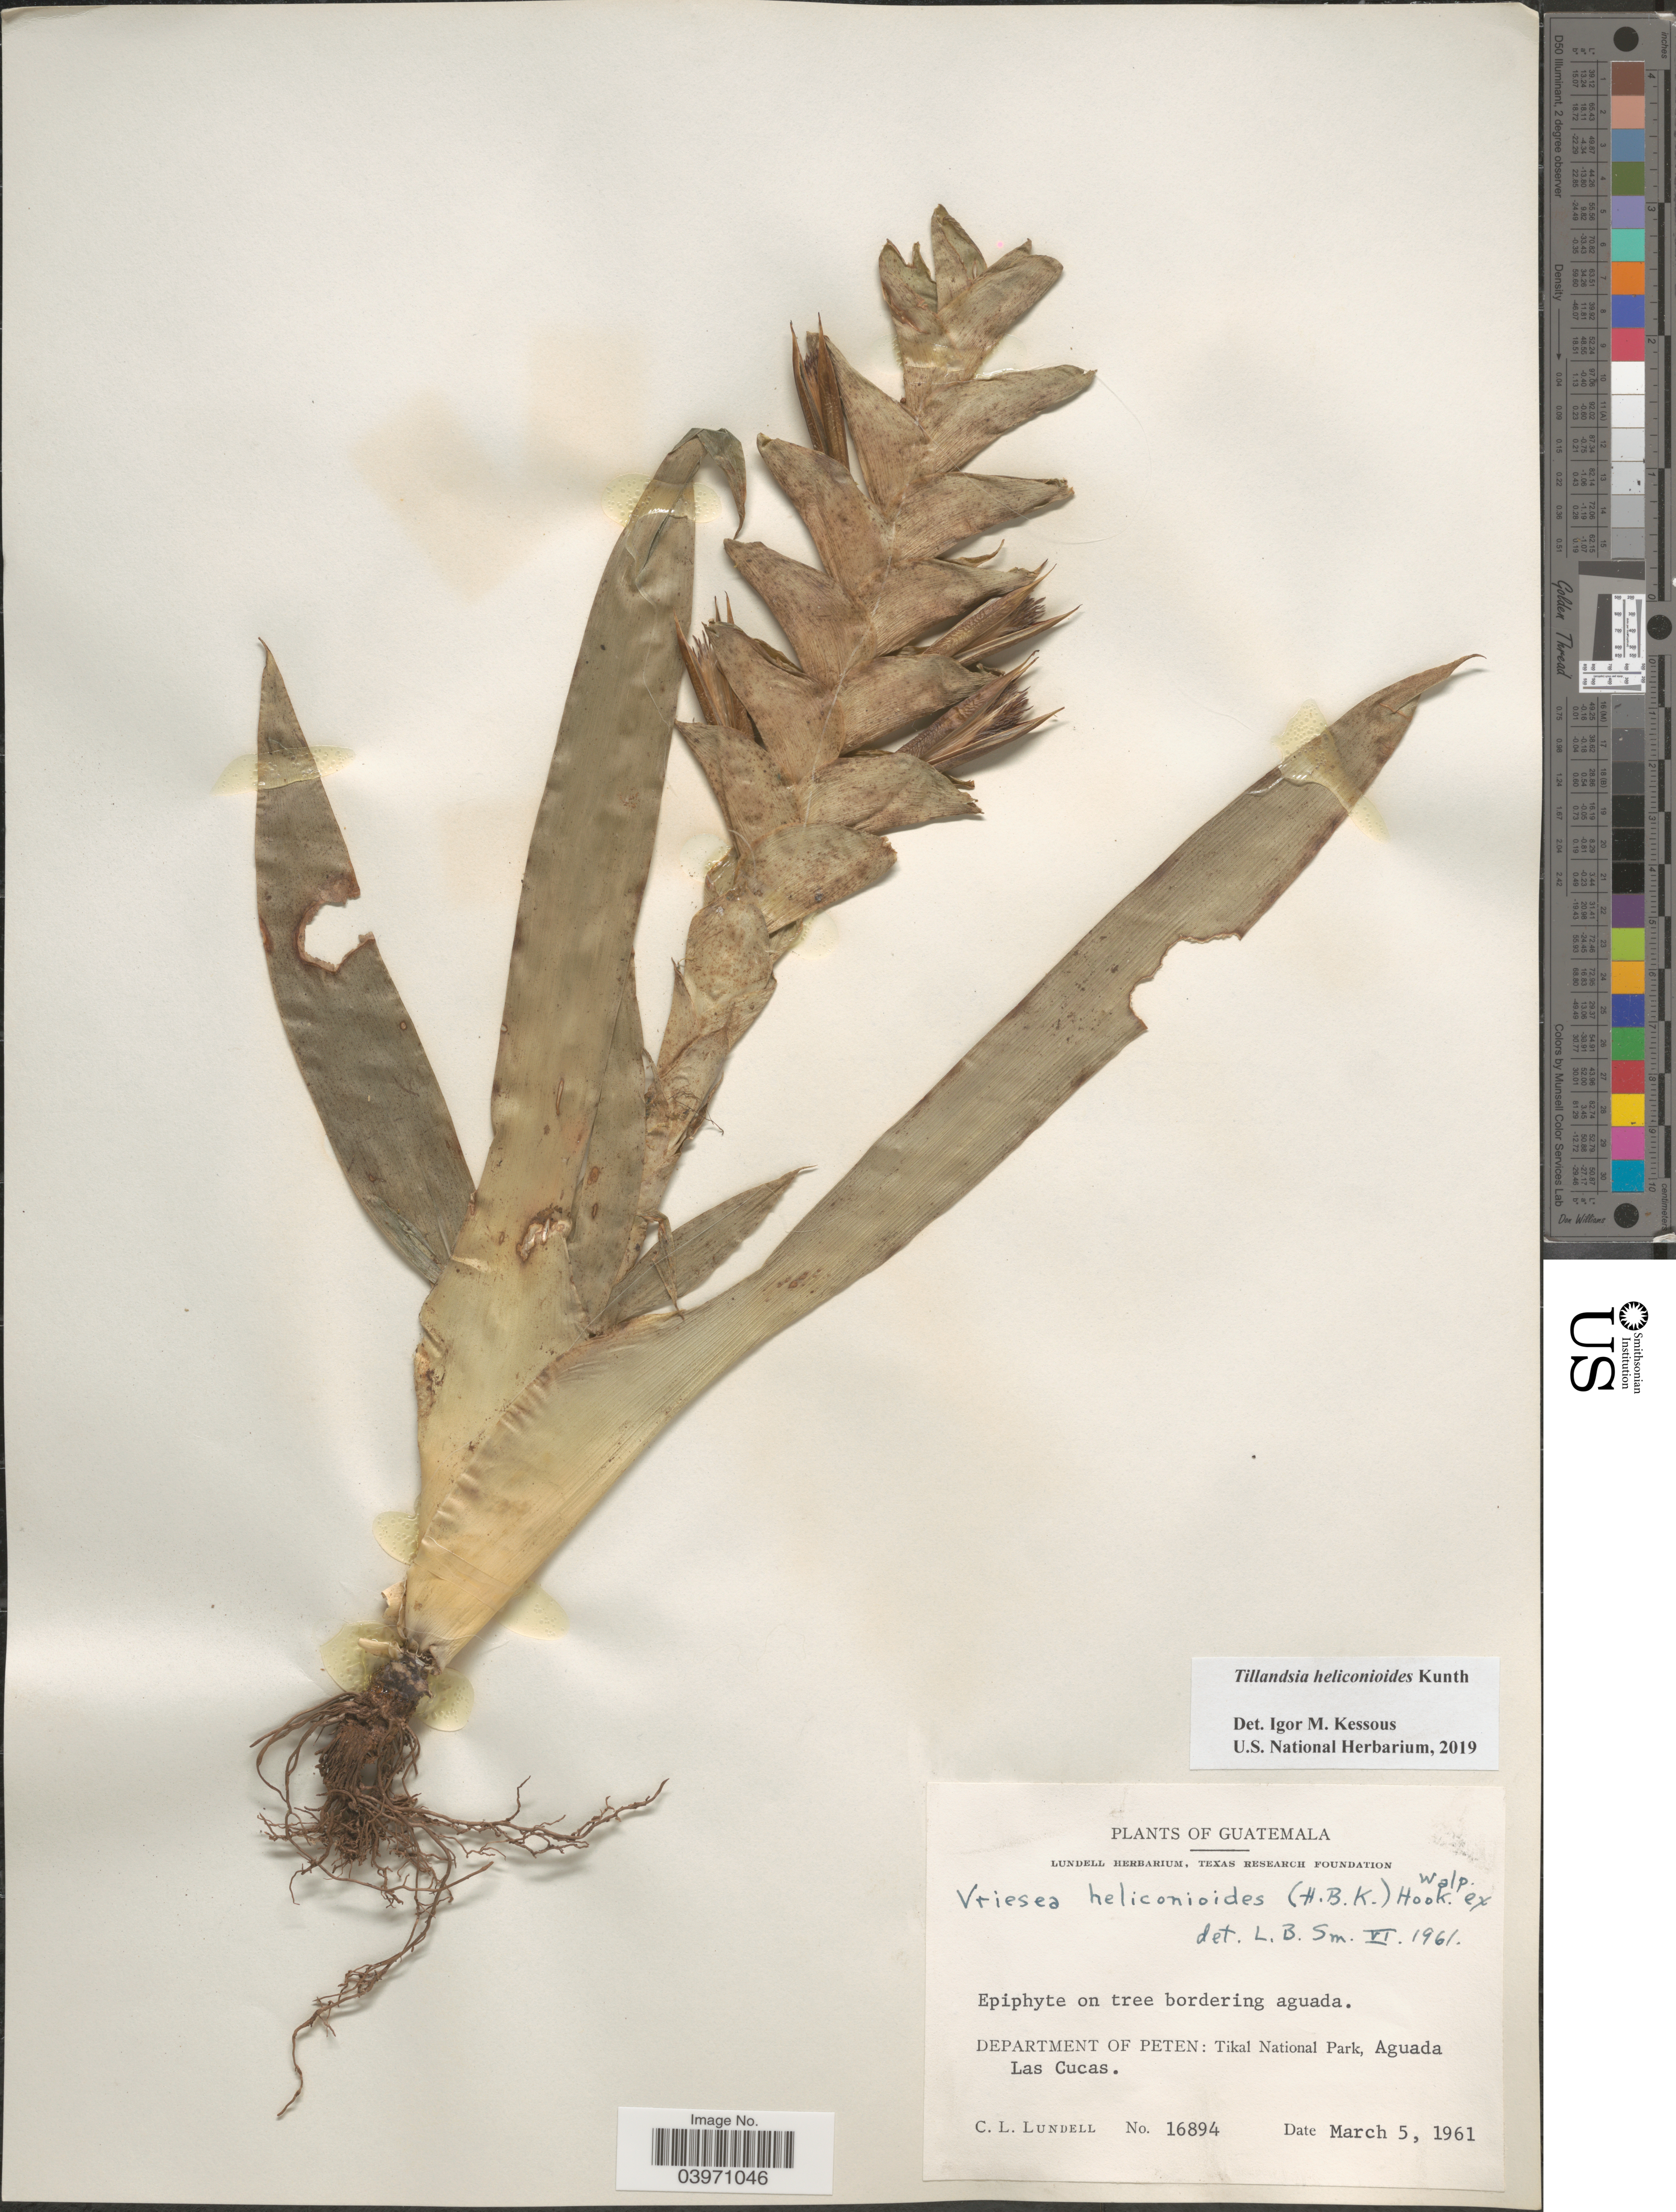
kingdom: Plantae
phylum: Tracheophyta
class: Liliopsida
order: Poales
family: Bromeliaceae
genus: Tillandsia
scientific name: Tillandsia heliconioides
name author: Kunth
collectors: C. L. Lundell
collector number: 16894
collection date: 1961-03-05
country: Guatemala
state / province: El Peten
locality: Department of Peten: Tikal National Park, Aguada Las Cucas.